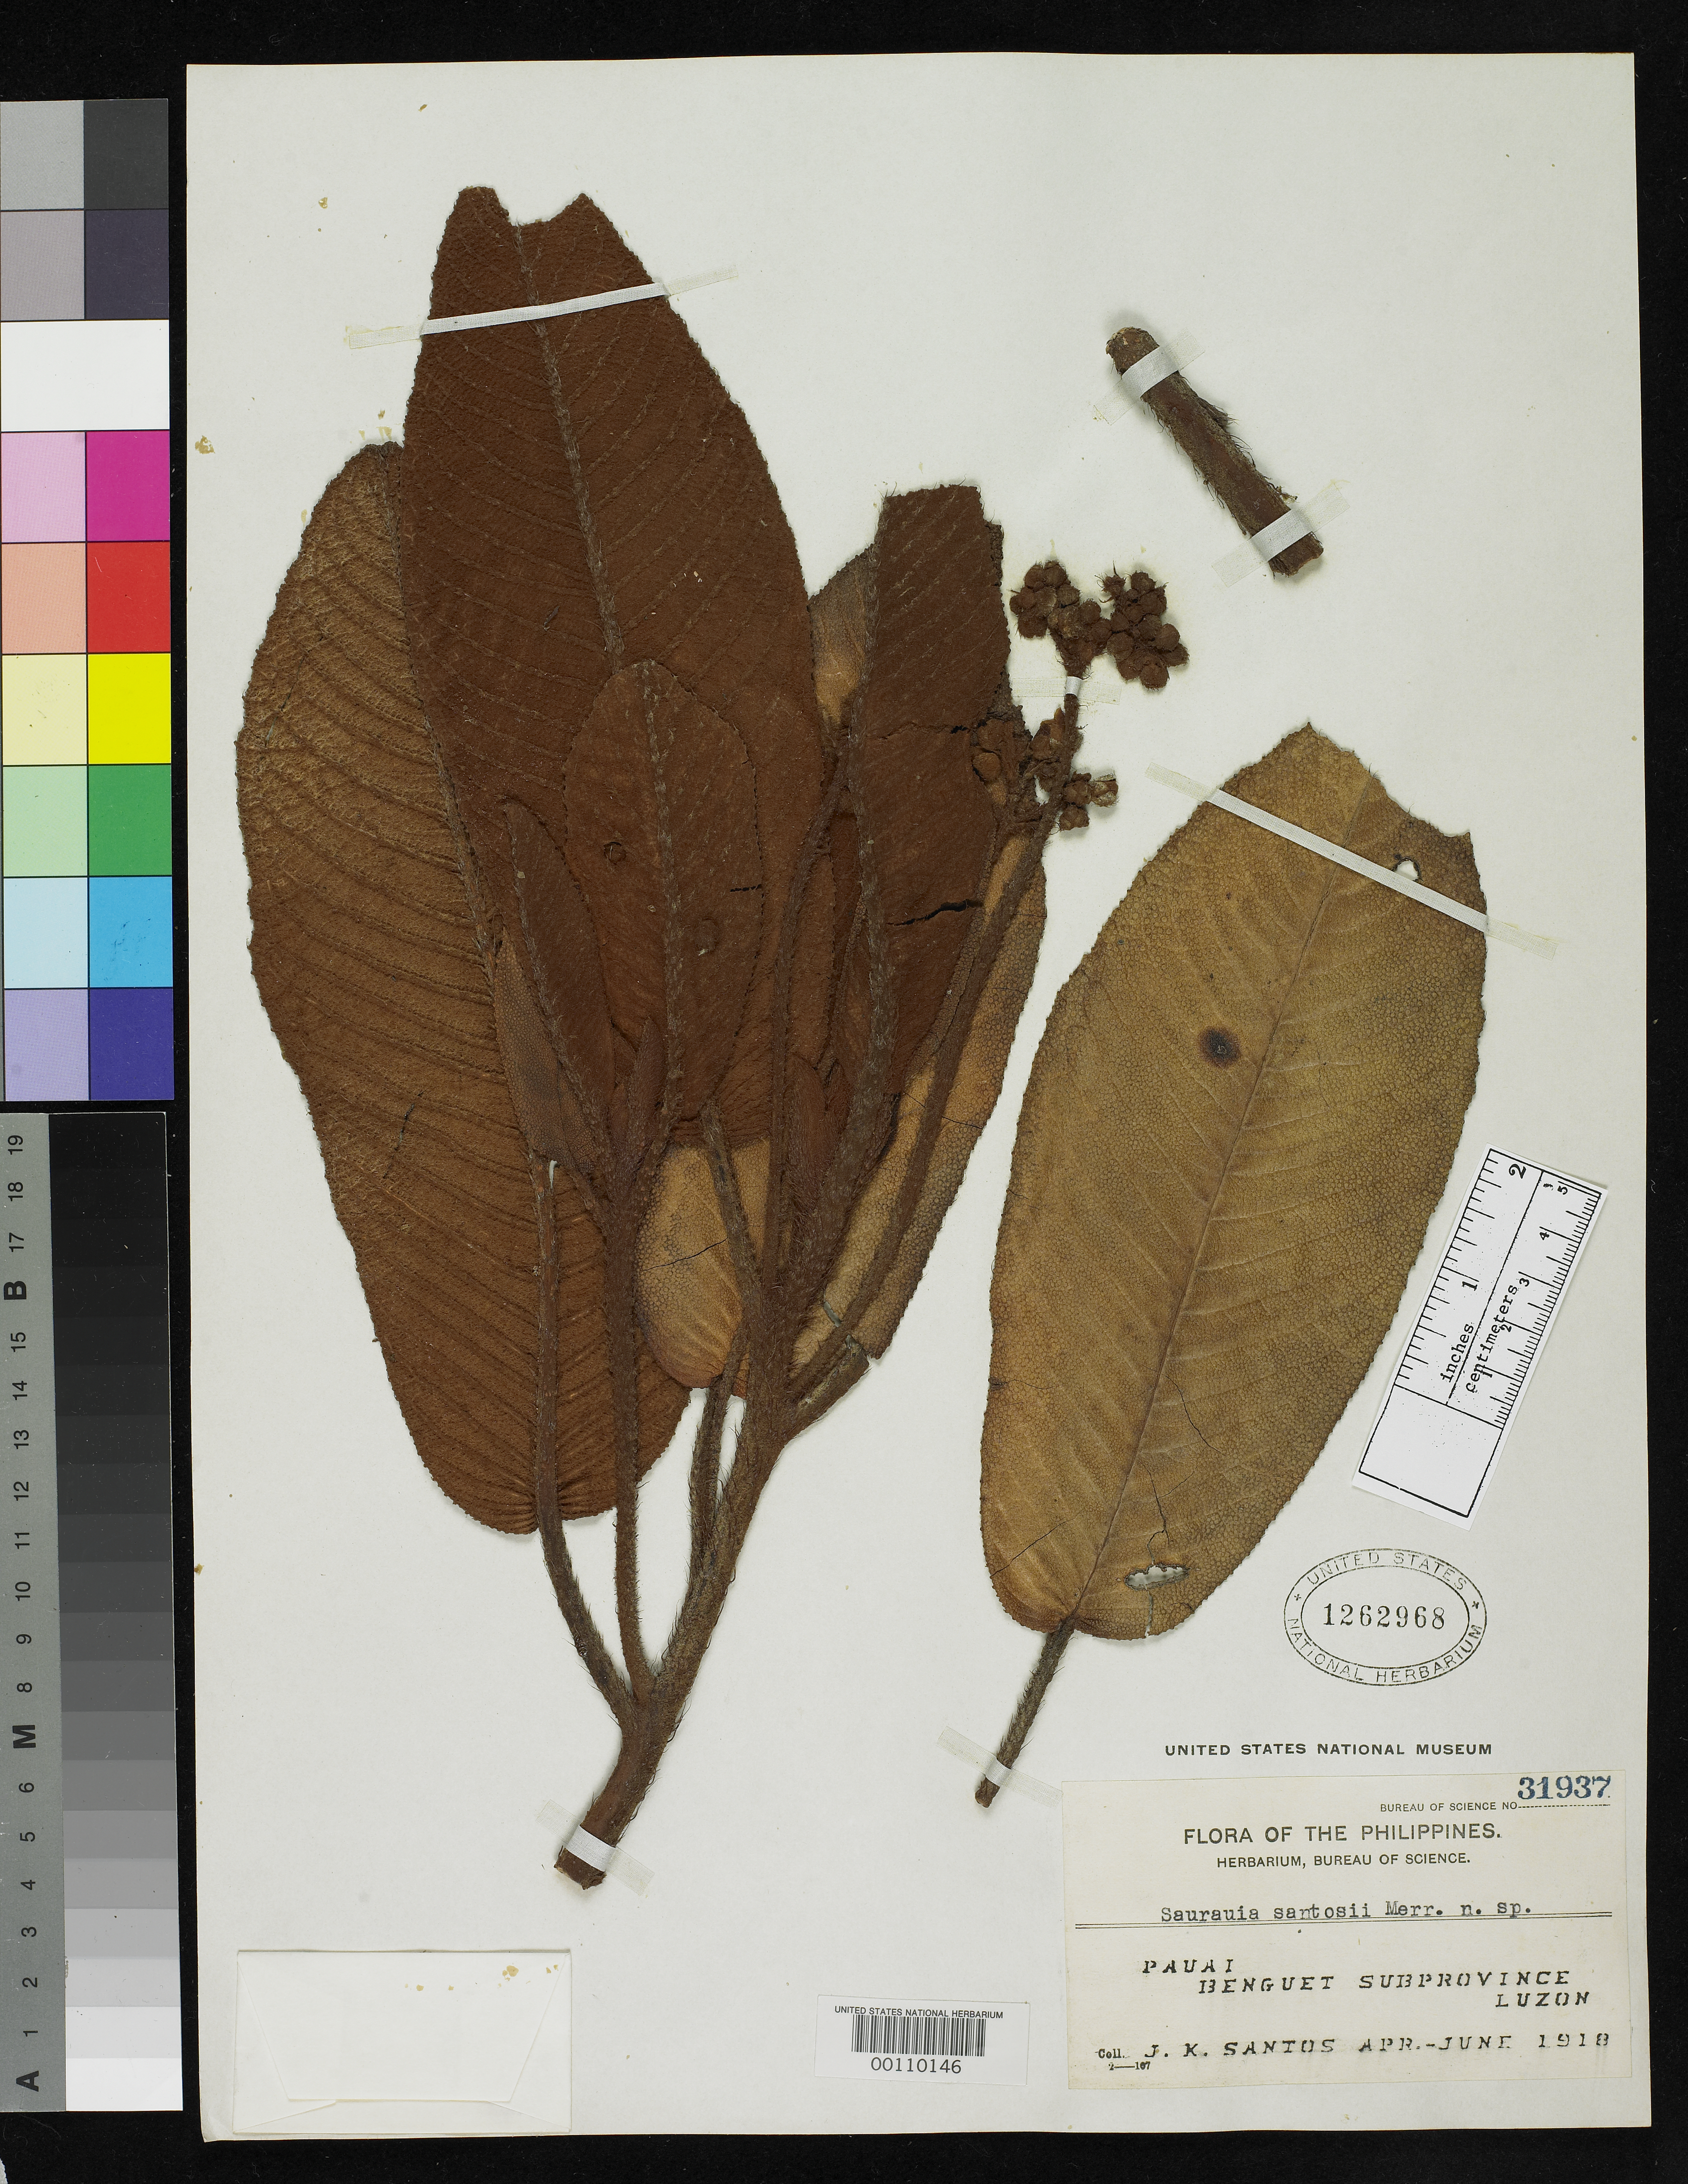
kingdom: Plantae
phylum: Tracheophyta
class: Magnoliopsida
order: Ericales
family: Actinidiaceae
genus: Saurauia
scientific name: Saurauia santosii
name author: Merr.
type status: Isotype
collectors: J. K. Santos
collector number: Bur. Sci. 31937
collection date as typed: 16 May 1918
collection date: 1918-05-16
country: Philippines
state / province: Cordillera (Administrative Region)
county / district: Benguet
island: Luzon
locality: Pauai.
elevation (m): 2200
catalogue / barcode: US 1262968